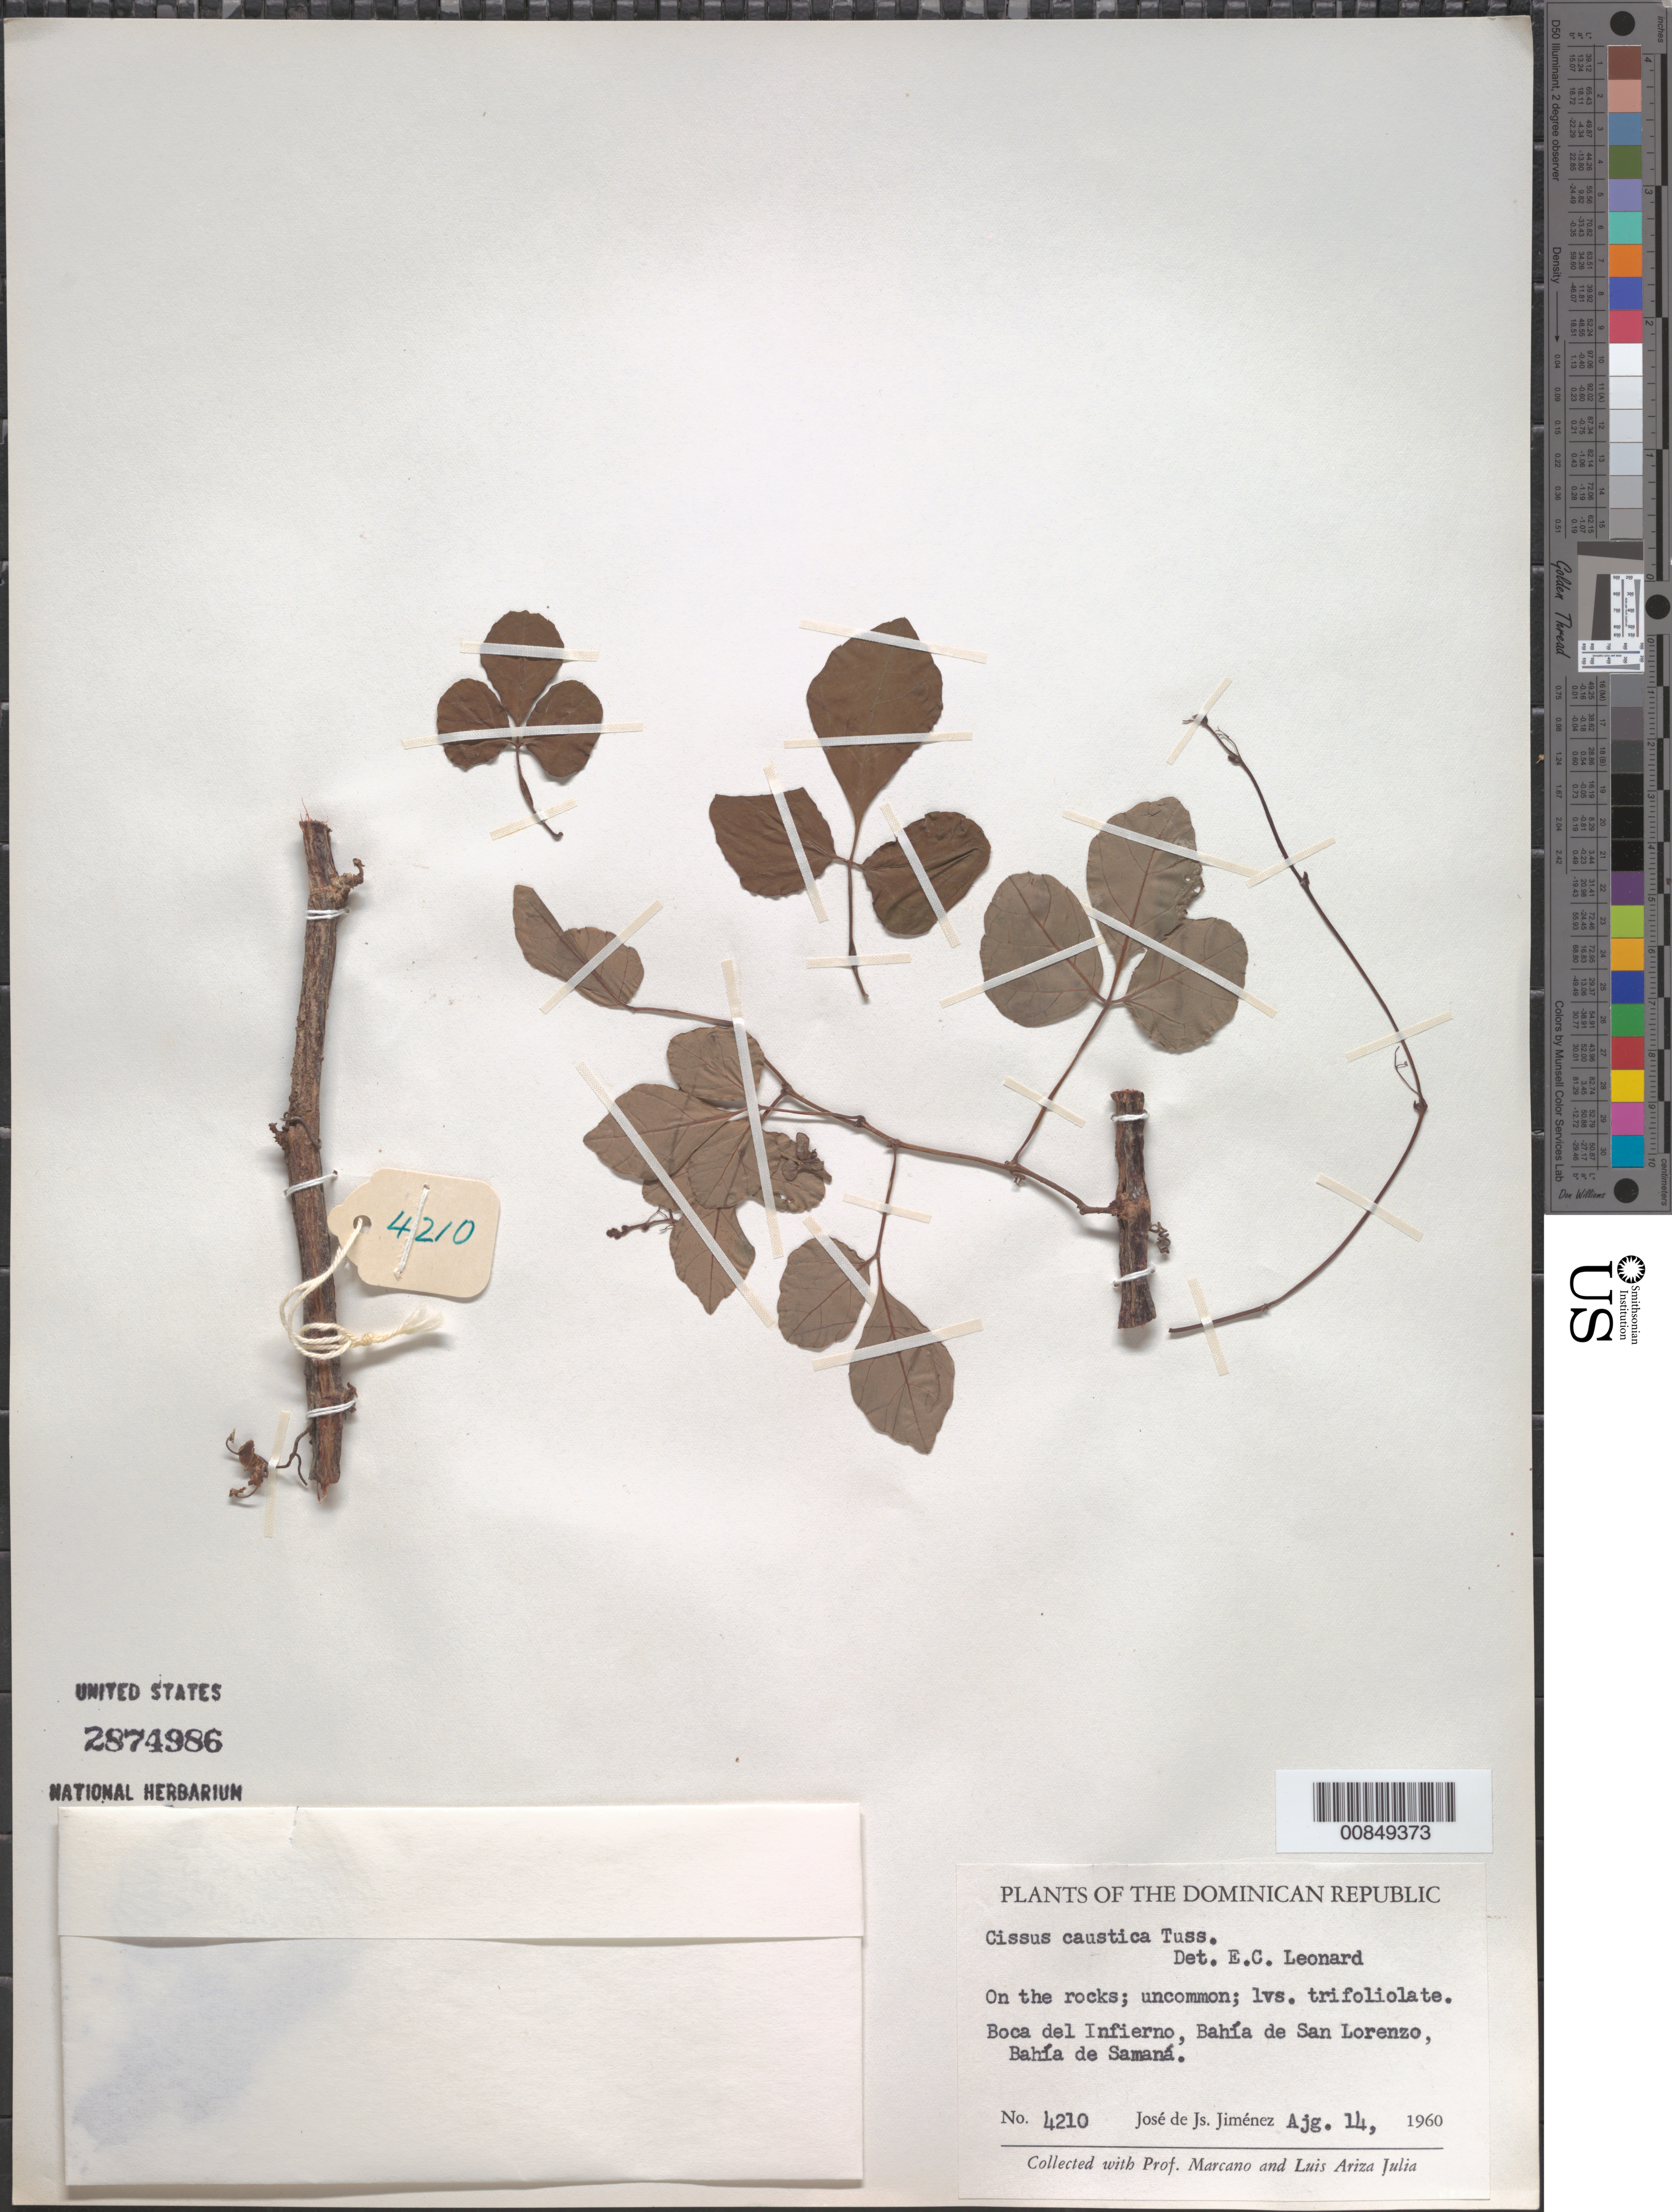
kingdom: Plantae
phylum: Tracheophyta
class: Magnoliopsida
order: Vitales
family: Vitaceae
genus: Cissus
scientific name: Cissus obovata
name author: Vahl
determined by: Leonard, Emery C., (US)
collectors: J. J. Jiménez Almonte, E. J. Marcano F. & L. Ariza-Julia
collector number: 4210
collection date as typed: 14 Aug 1960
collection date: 1960-08-14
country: Dominican Republic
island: Hispaniola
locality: Boca del Infierno, Bahía de San Lorenzo, Bahí de Samaná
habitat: On the rocks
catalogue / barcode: US 2874986